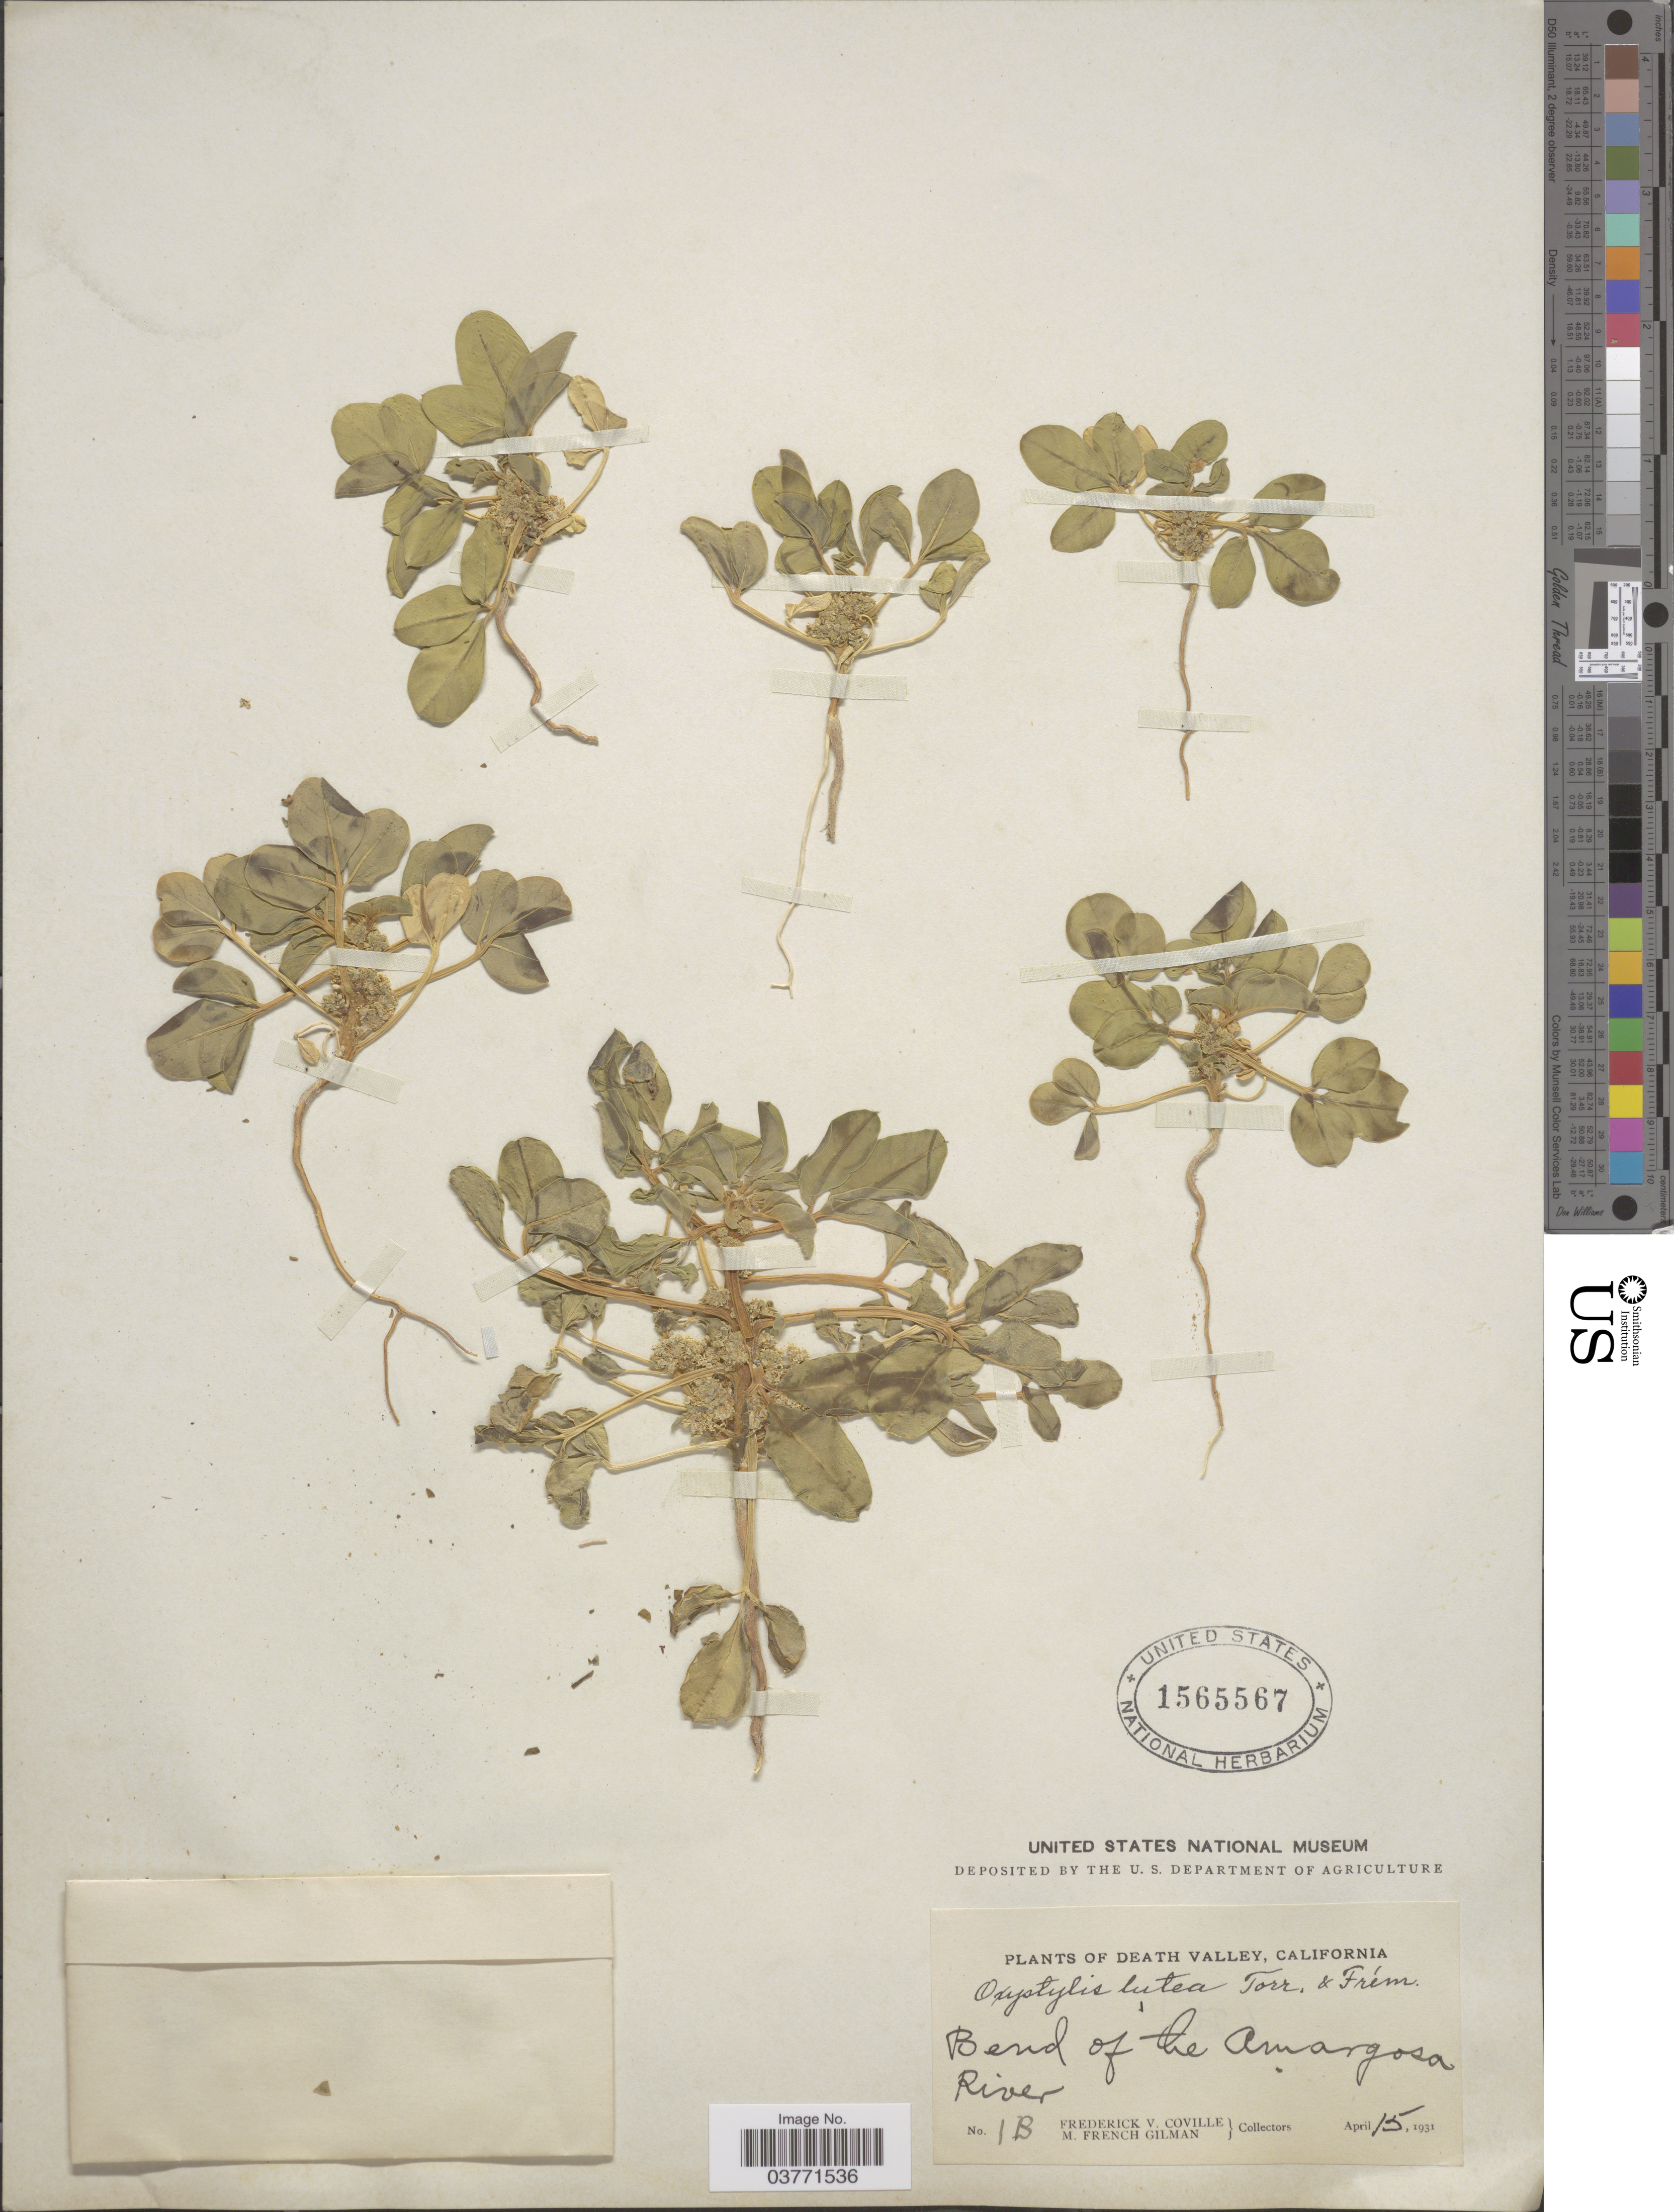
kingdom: Plantae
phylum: Tracheophyta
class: Magnoliopsida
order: Brassicales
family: Cleomaceae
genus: Cleomella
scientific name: Cleomella oxystyloides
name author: Roalson et al.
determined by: Strong, M. T., (US), Smithsonian Institution - National Museum of Natural History (UNITED STATES)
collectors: F. V. Coville & M. F. Gilman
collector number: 1B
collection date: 1931-04-15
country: United States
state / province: California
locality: Death Valley. Bend of the Amargosa River.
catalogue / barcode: US 1565567